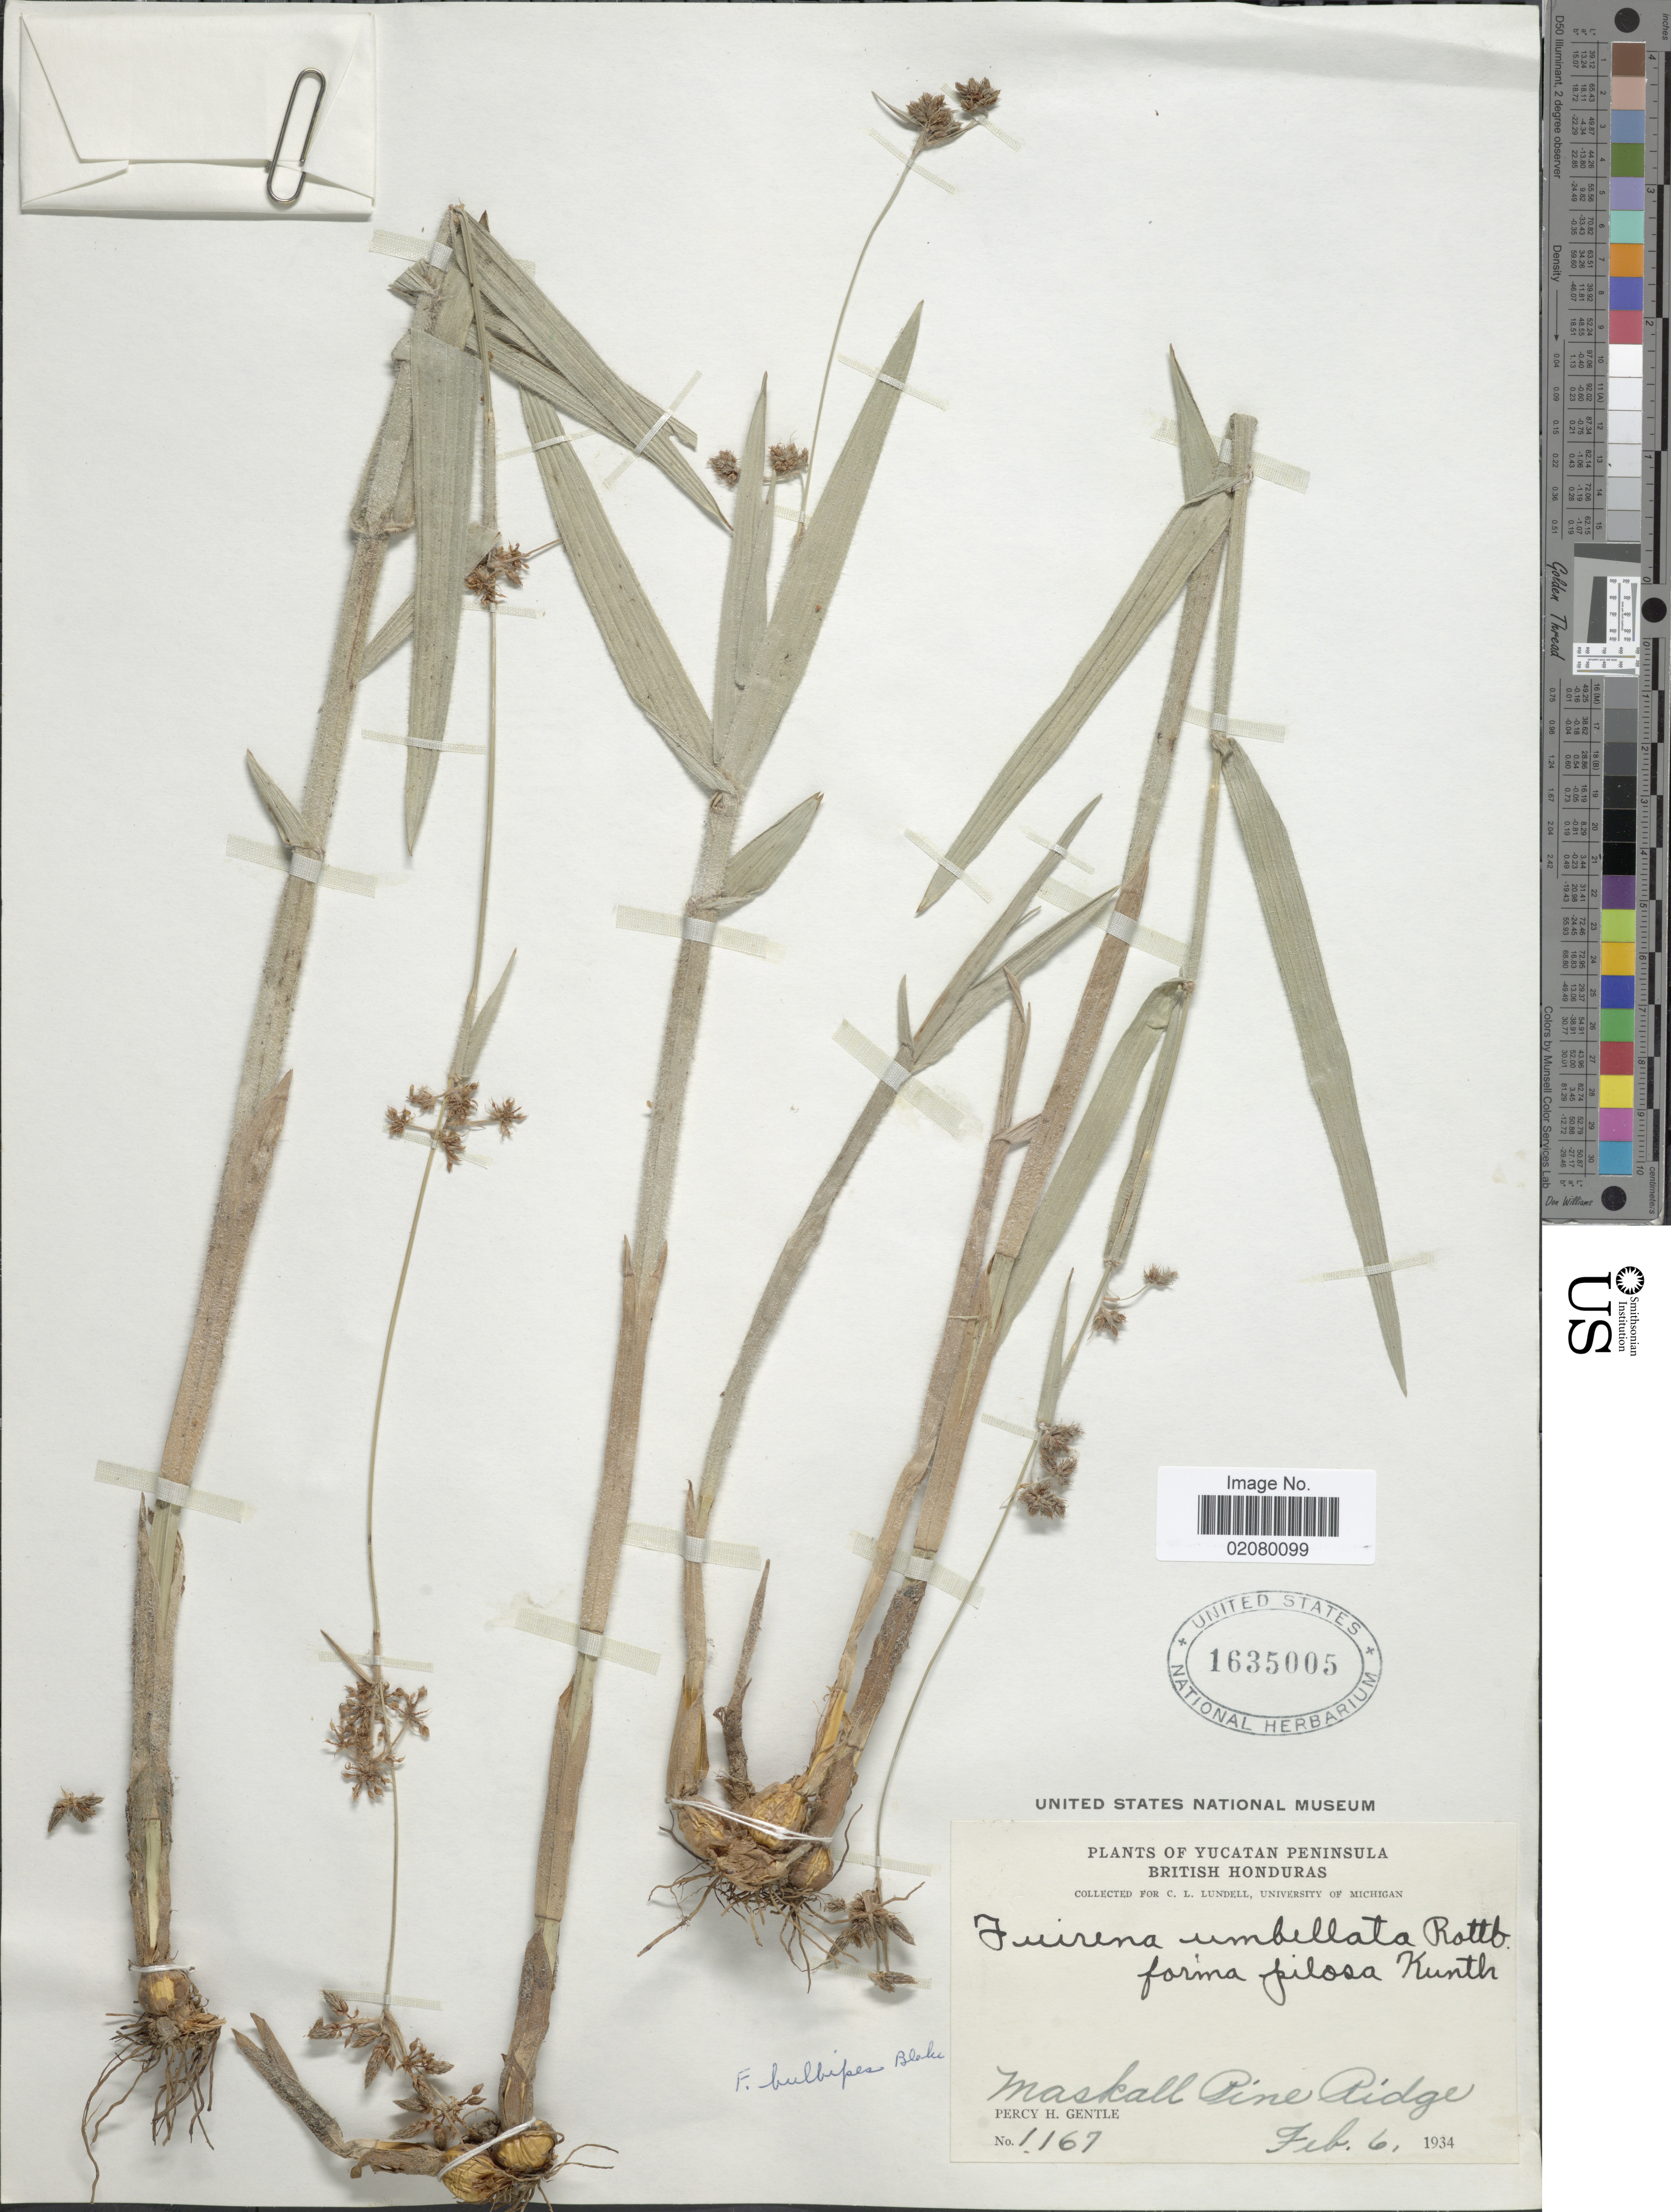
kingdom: Plantae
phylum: Tracheophyta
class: Liliopsida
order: Poales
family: Cyperaceae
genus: Fuirena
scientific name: Fuirena camptotricha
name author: C. Wright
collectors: P. H. Gentle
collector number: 1167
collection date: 1934-02-06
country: Belize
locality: Yucatan Peninsula. British Honduras, Maskall Pine Ridge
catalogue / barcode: US 1635005